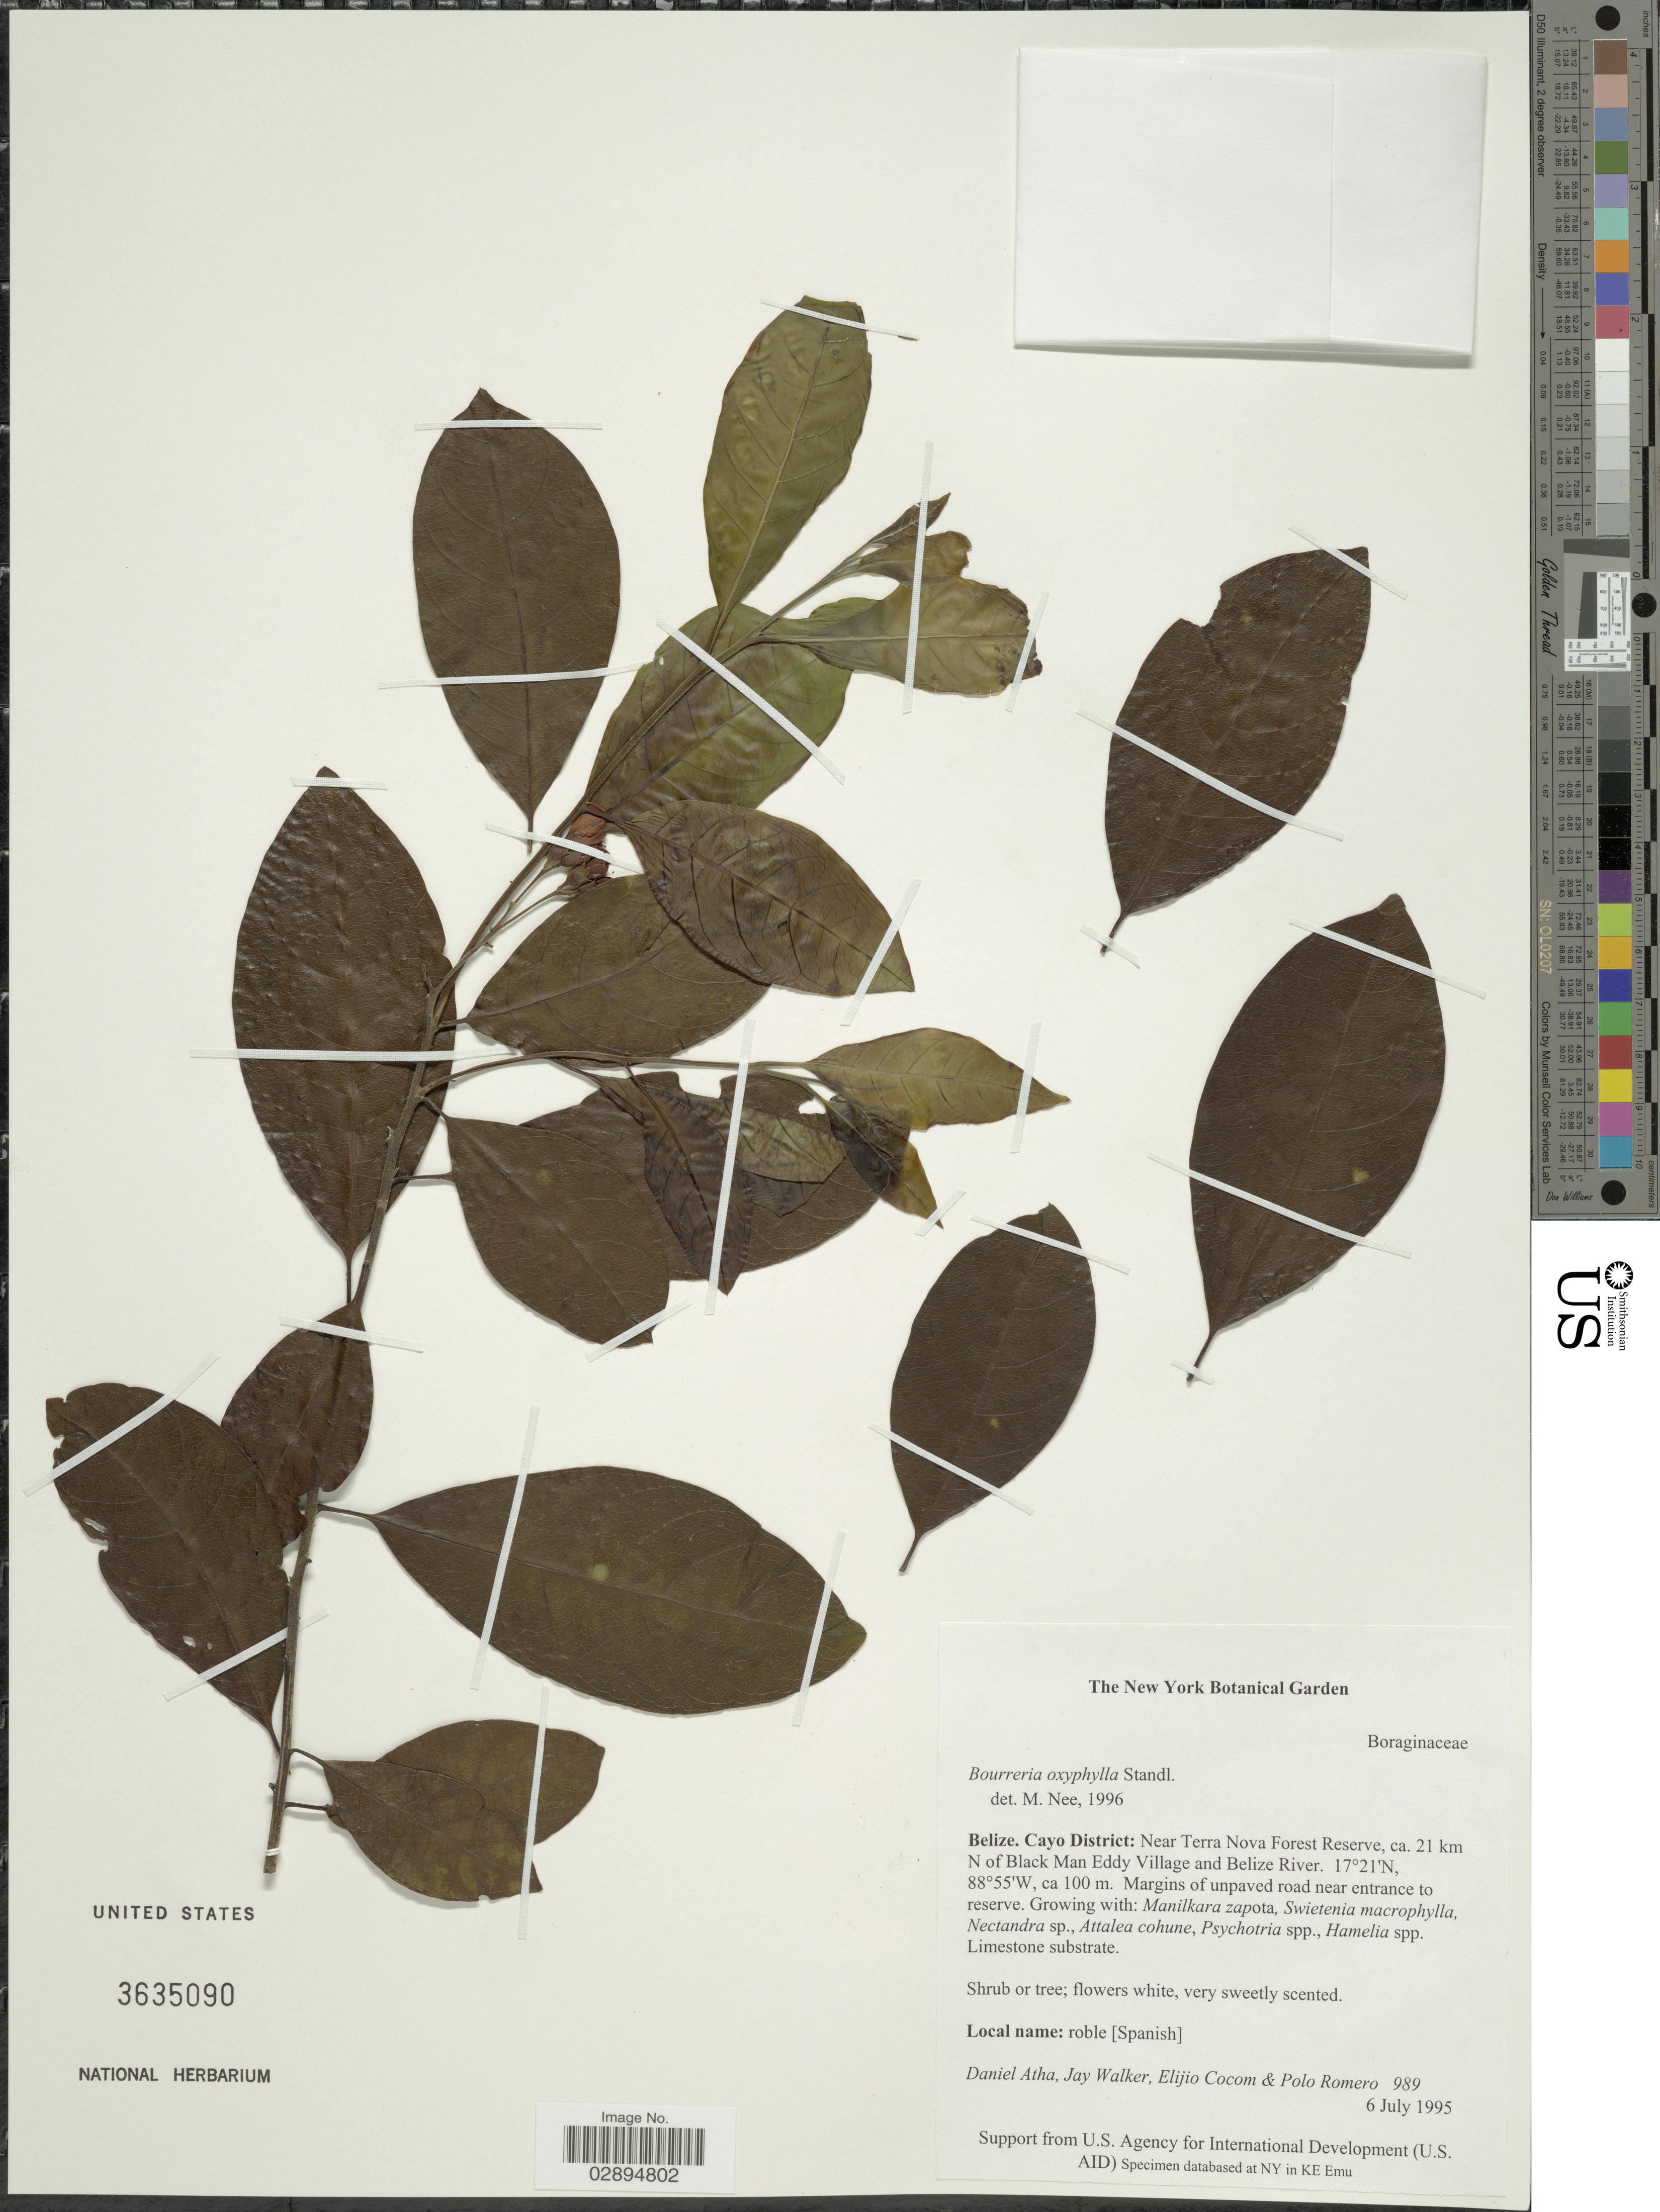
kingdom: Plantae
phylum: Tracheophyta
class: Magnoliopsida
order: Boraginales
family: Ehretiaceae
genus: Bourreria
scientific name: Bourreria oxyphylla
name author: Standl.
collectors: D. Atha, J. Walker, E. Cocom & P. Romero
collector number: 989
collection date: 1995-07-06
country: Belize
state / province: Cayo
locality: Cayo District: Near Terra Nova Forest Reserve, ca. 21 km N of Black Man Eddy Village and Belize River.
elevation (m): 100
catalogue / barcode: US 3635090